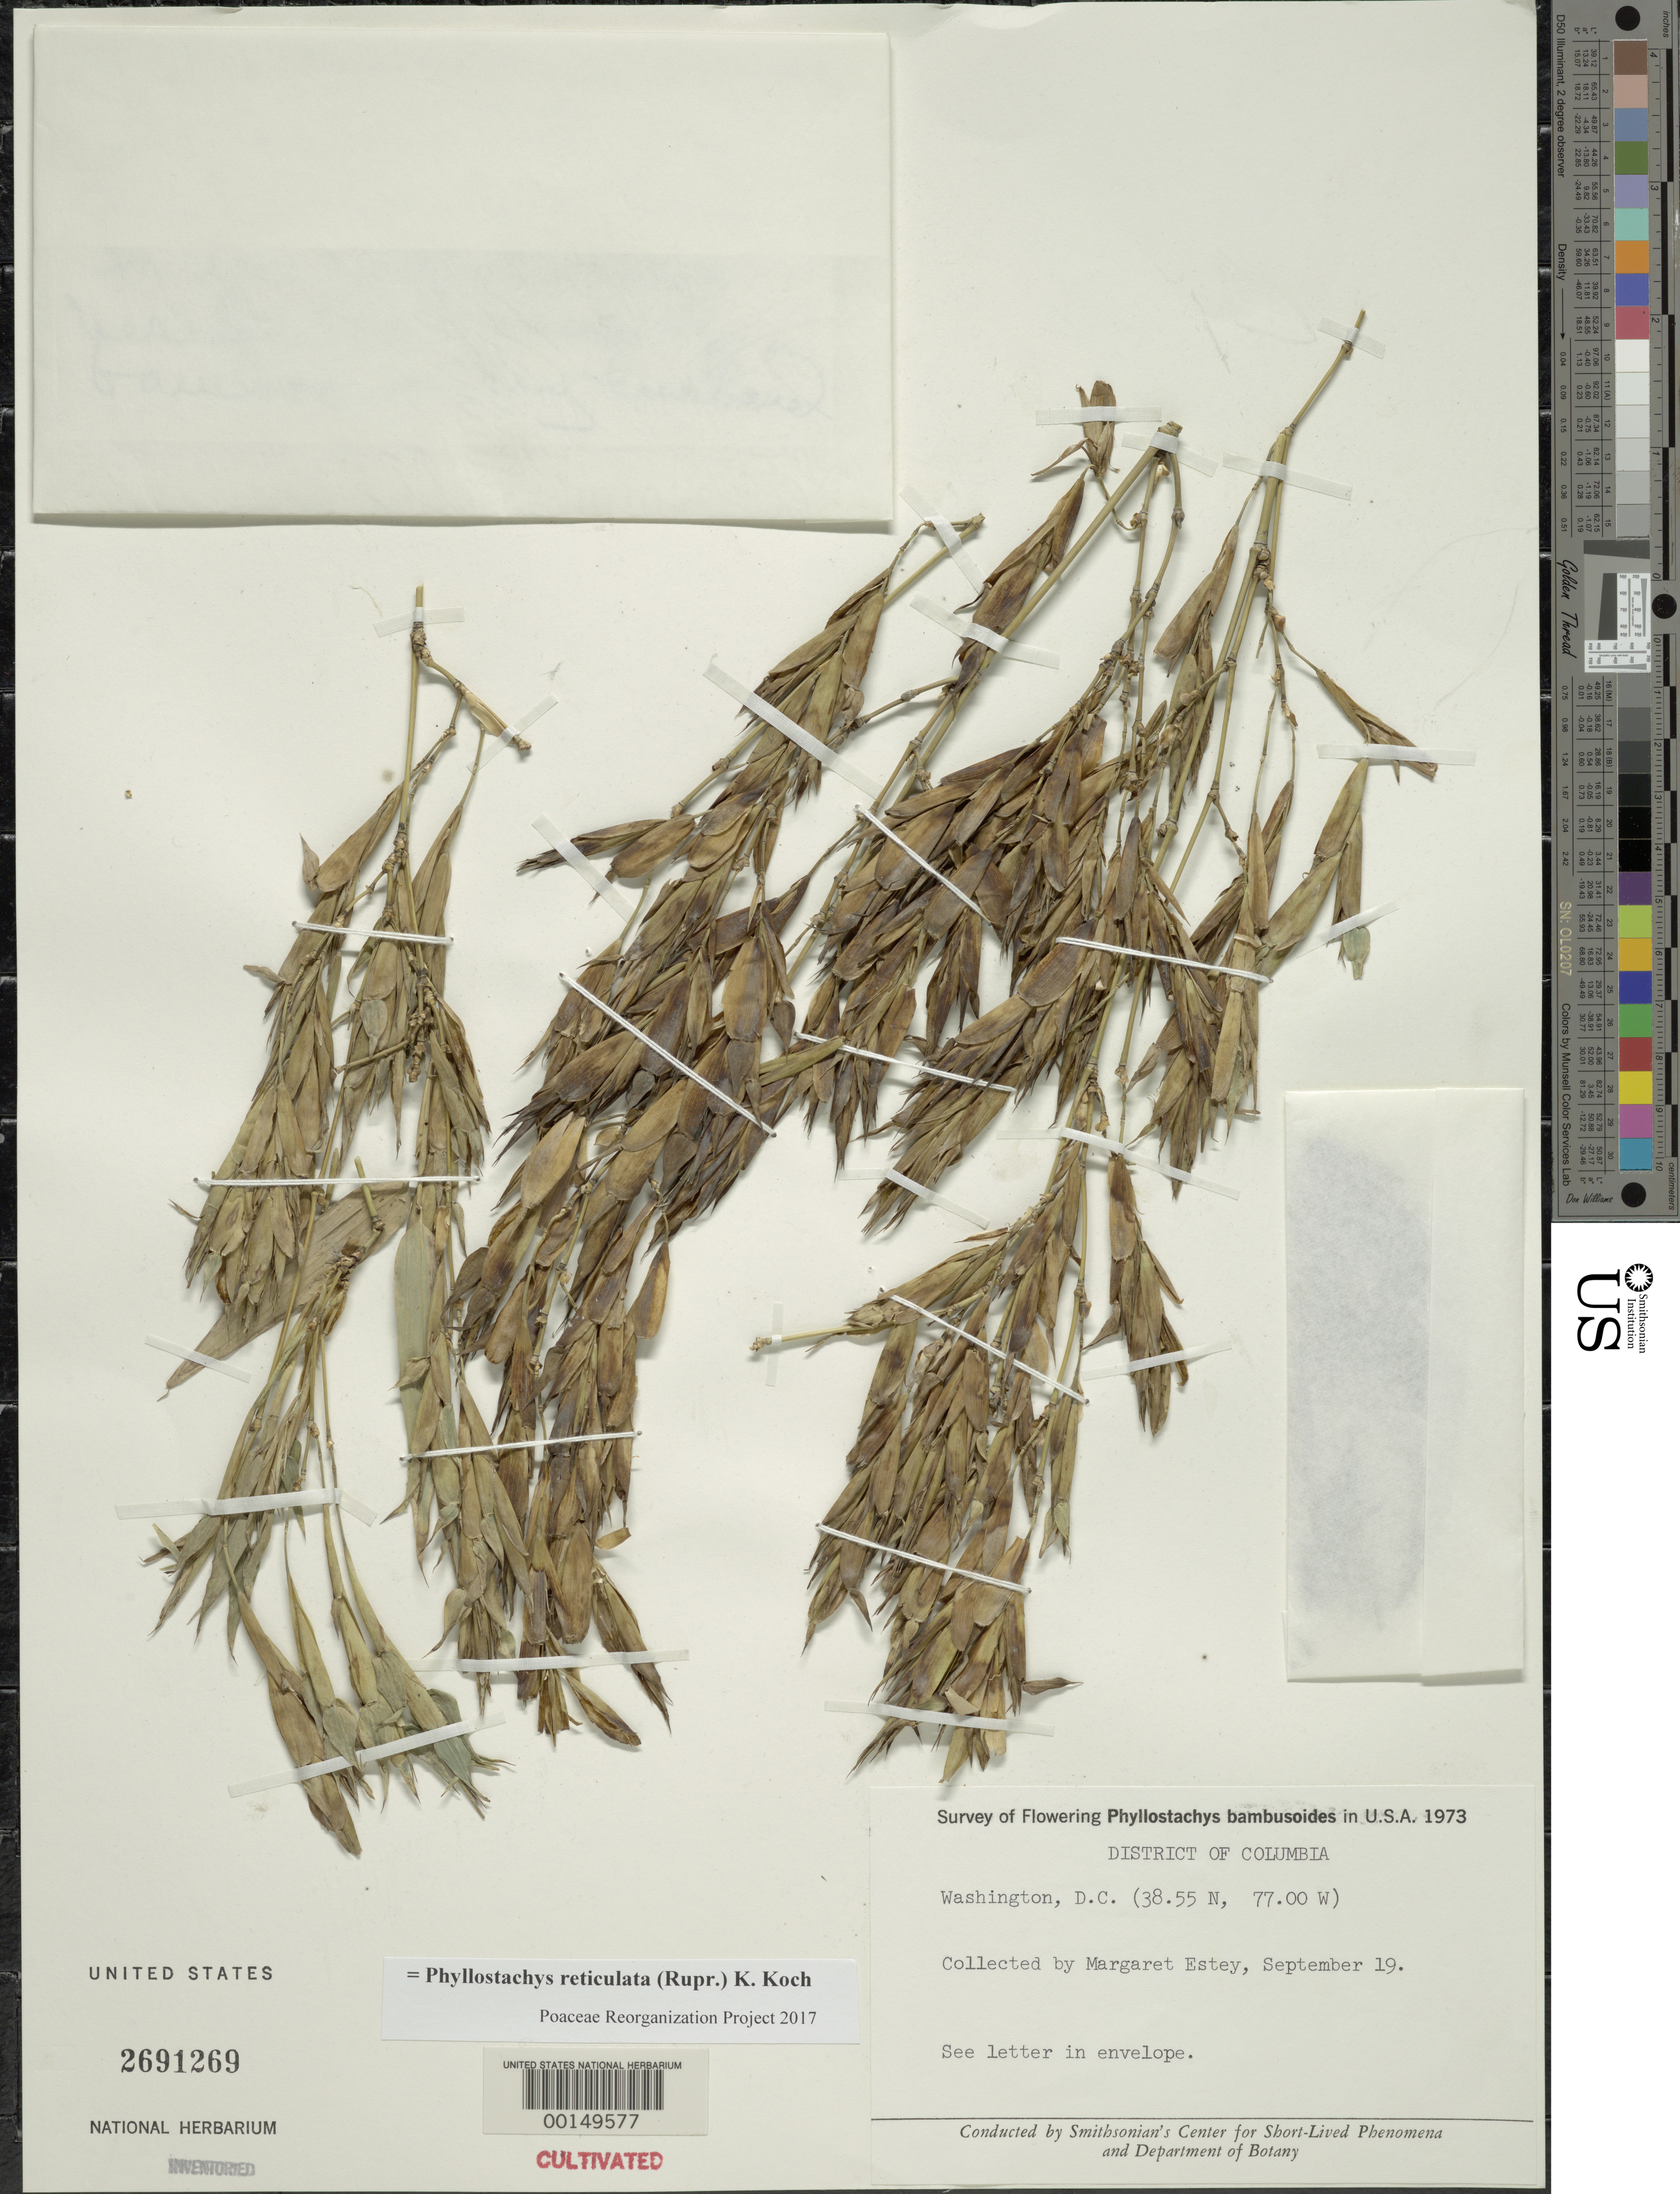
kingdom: Plantae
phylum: Tracheophyta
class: Liliopsida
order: Poales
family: Poaceae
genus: Phyllostachys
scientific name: Phyllostachys reticulata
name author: (Rupr.) K. Koch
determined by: Poaceae Reorganization Project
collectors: M. Estey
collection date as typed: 19 Sep 1973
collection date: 1973-09-19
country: United States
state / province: District of Columbia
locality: Washington, d.c., lat. 38.55n: long. 77.00w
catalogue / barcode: US 2691269